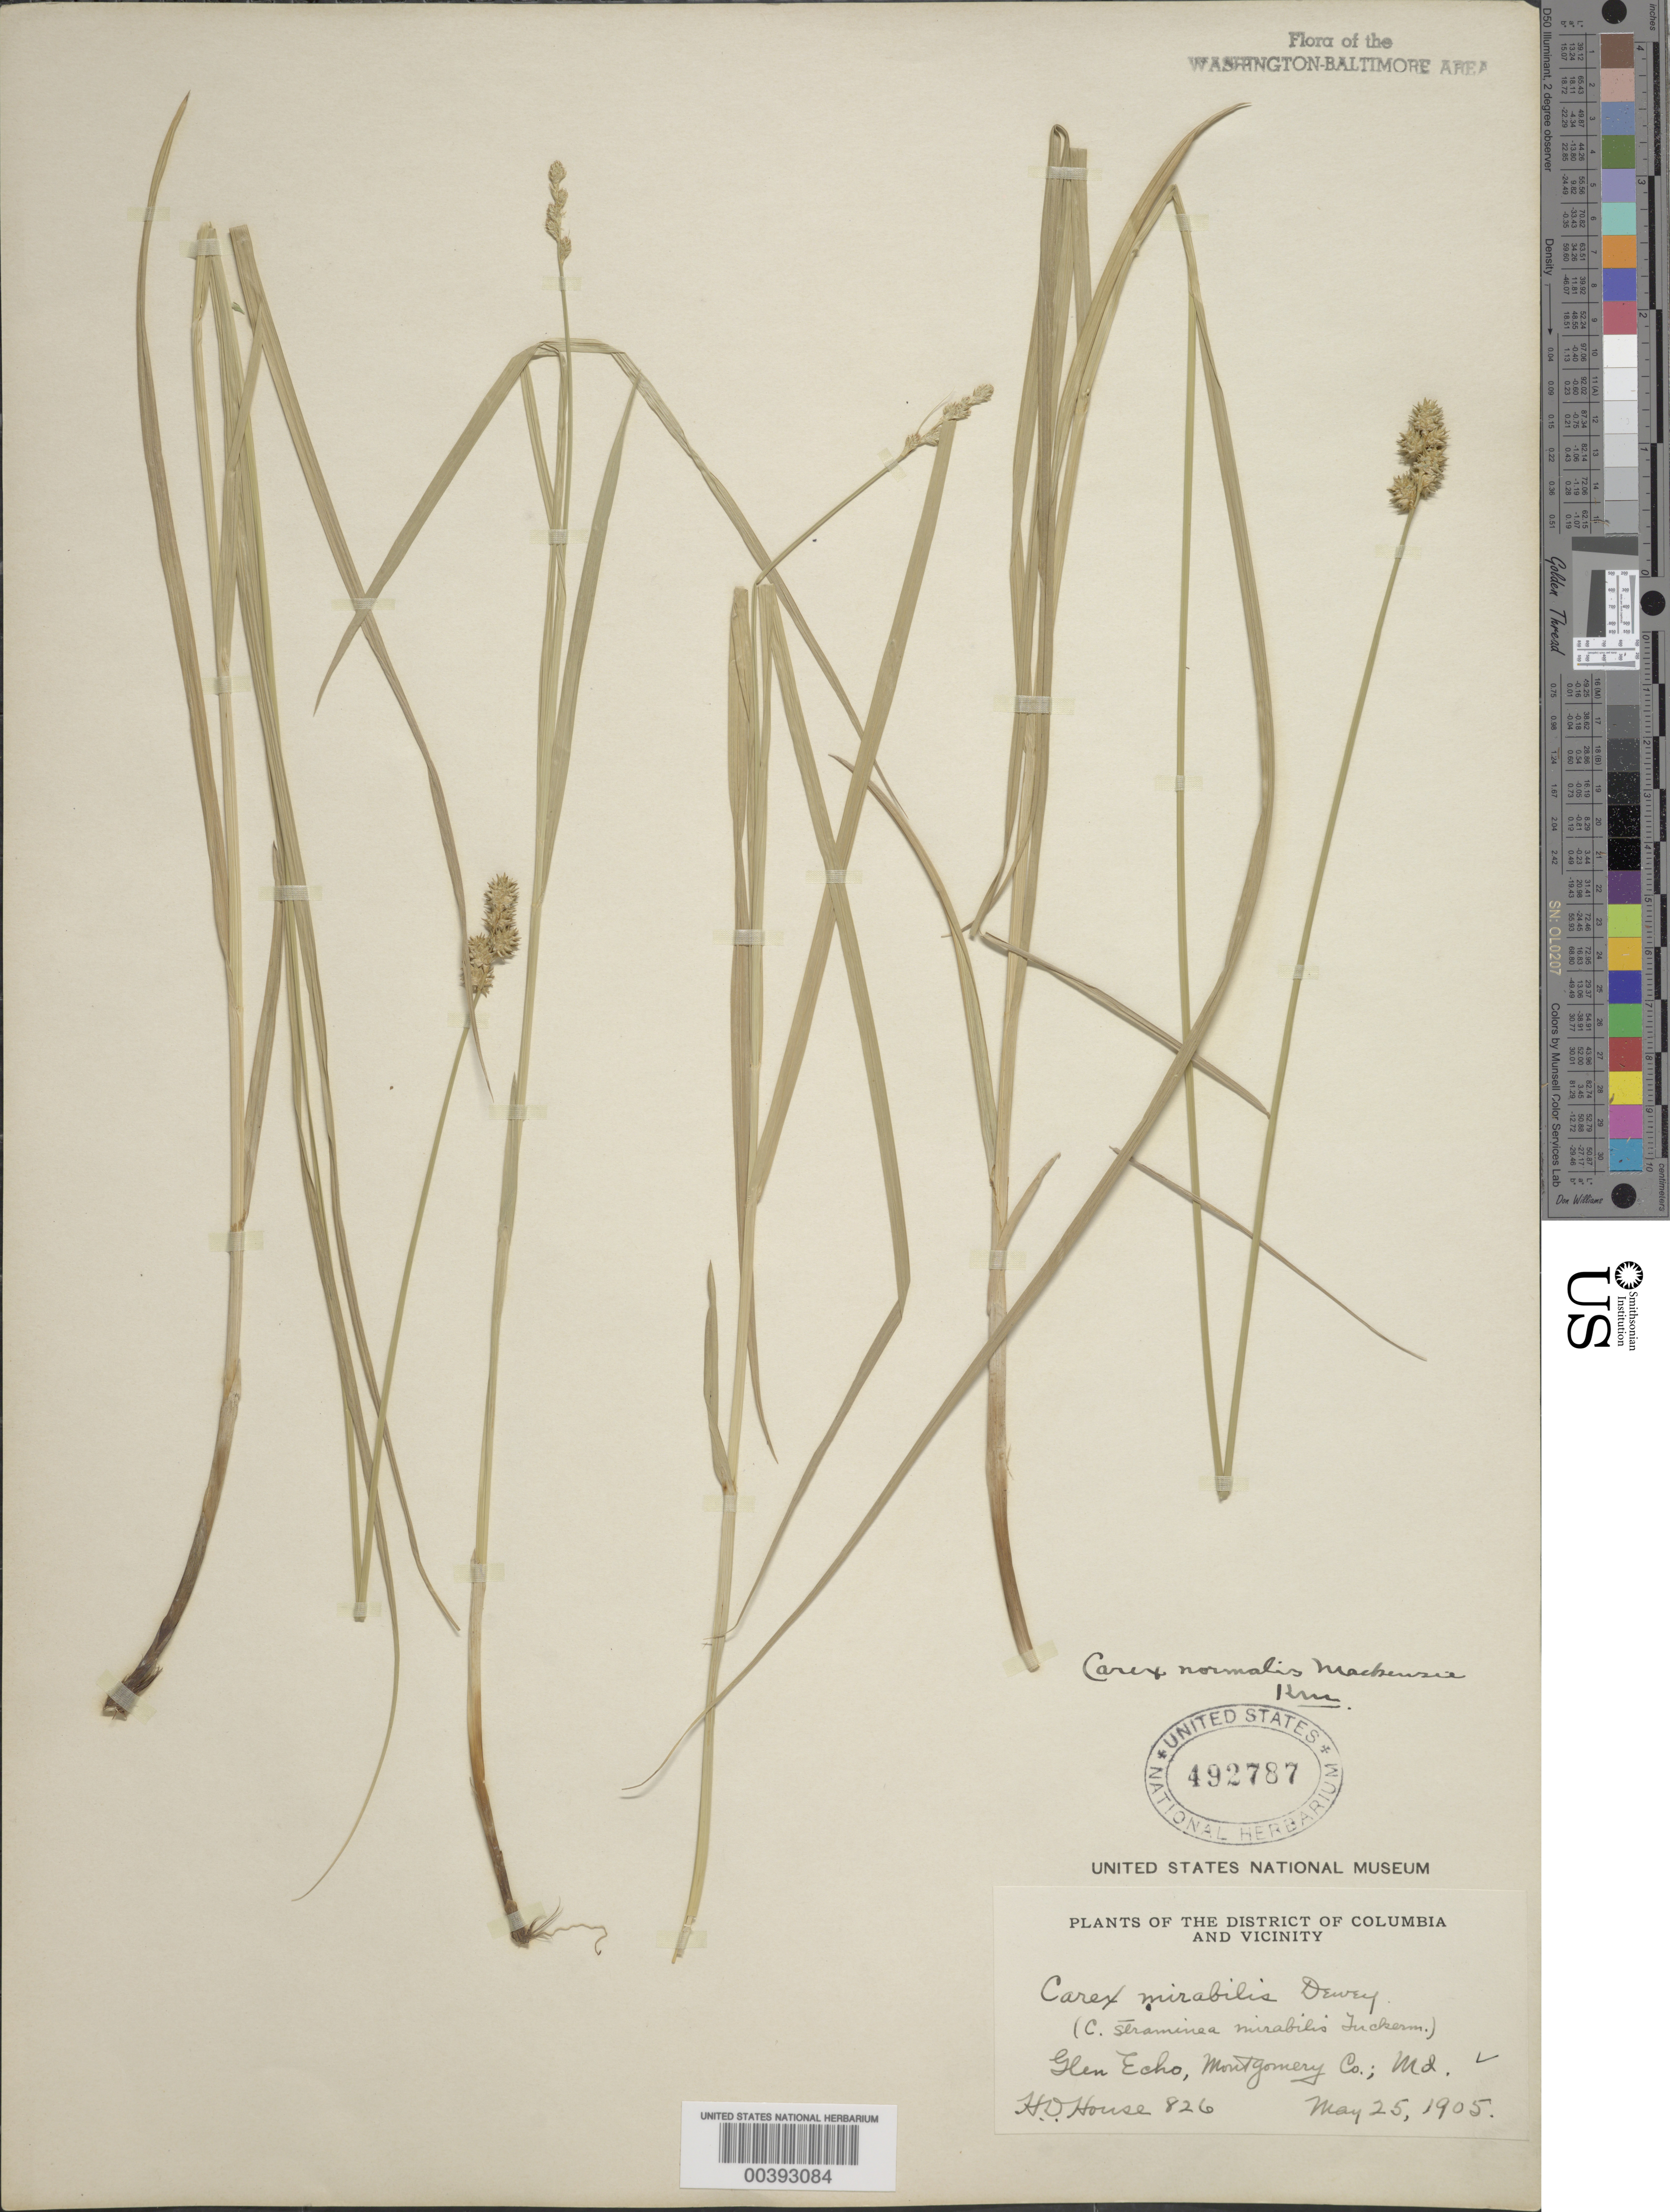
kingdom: Plantae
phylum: Tracheophyta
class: Liliopsida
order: Poales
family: Cyperaceae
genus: Carex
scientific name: Carex normalis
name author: Mack.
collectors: H. D. House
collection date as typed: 25 May 1905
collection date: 1905-05-25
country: United States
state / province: Maryland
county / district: Montgomery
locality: Glen Echo C. & O. Canal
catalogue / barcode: US 492787